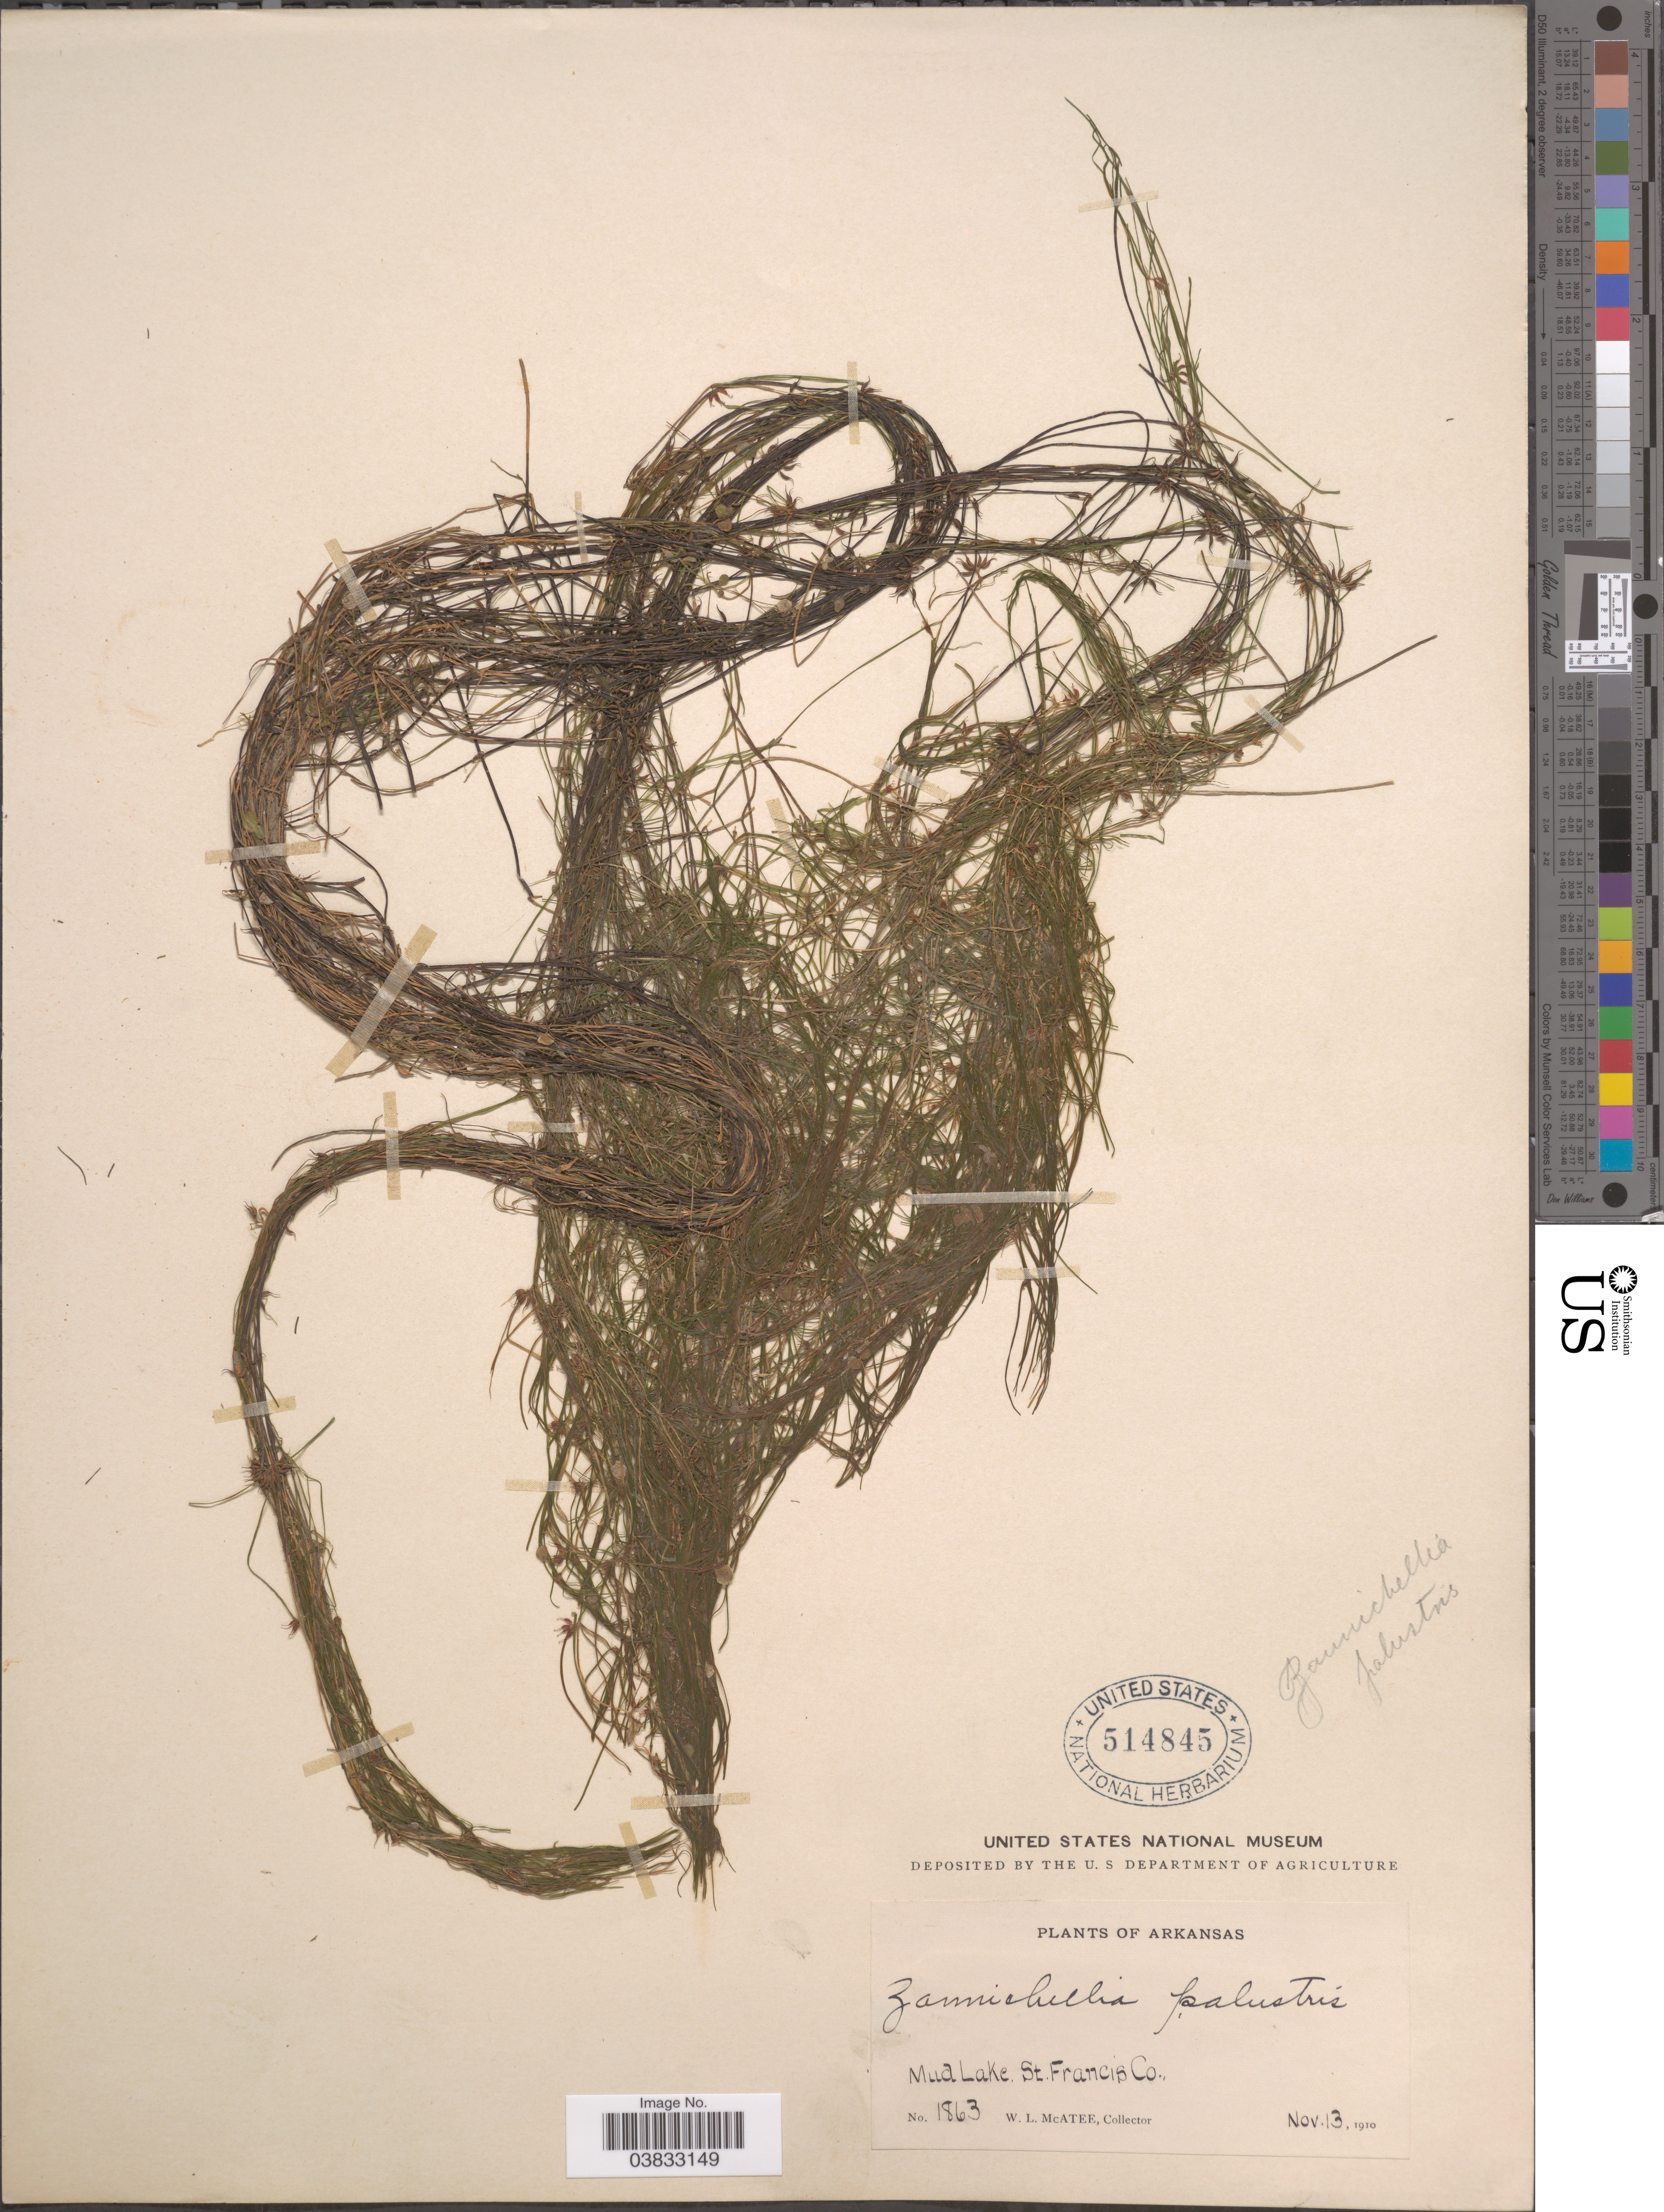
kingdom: Plantae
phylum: Tracheophyta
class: Liliopsida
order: Alismatales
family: Potamogetonaceae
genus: Zannichellia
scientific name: Zannichellia palustris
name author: L.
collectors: W. McAtee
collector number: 1863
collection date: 1910-11-13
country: United States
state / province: Arkansas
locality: Mud Lake, St. Francis Co.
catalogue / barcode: US 514845